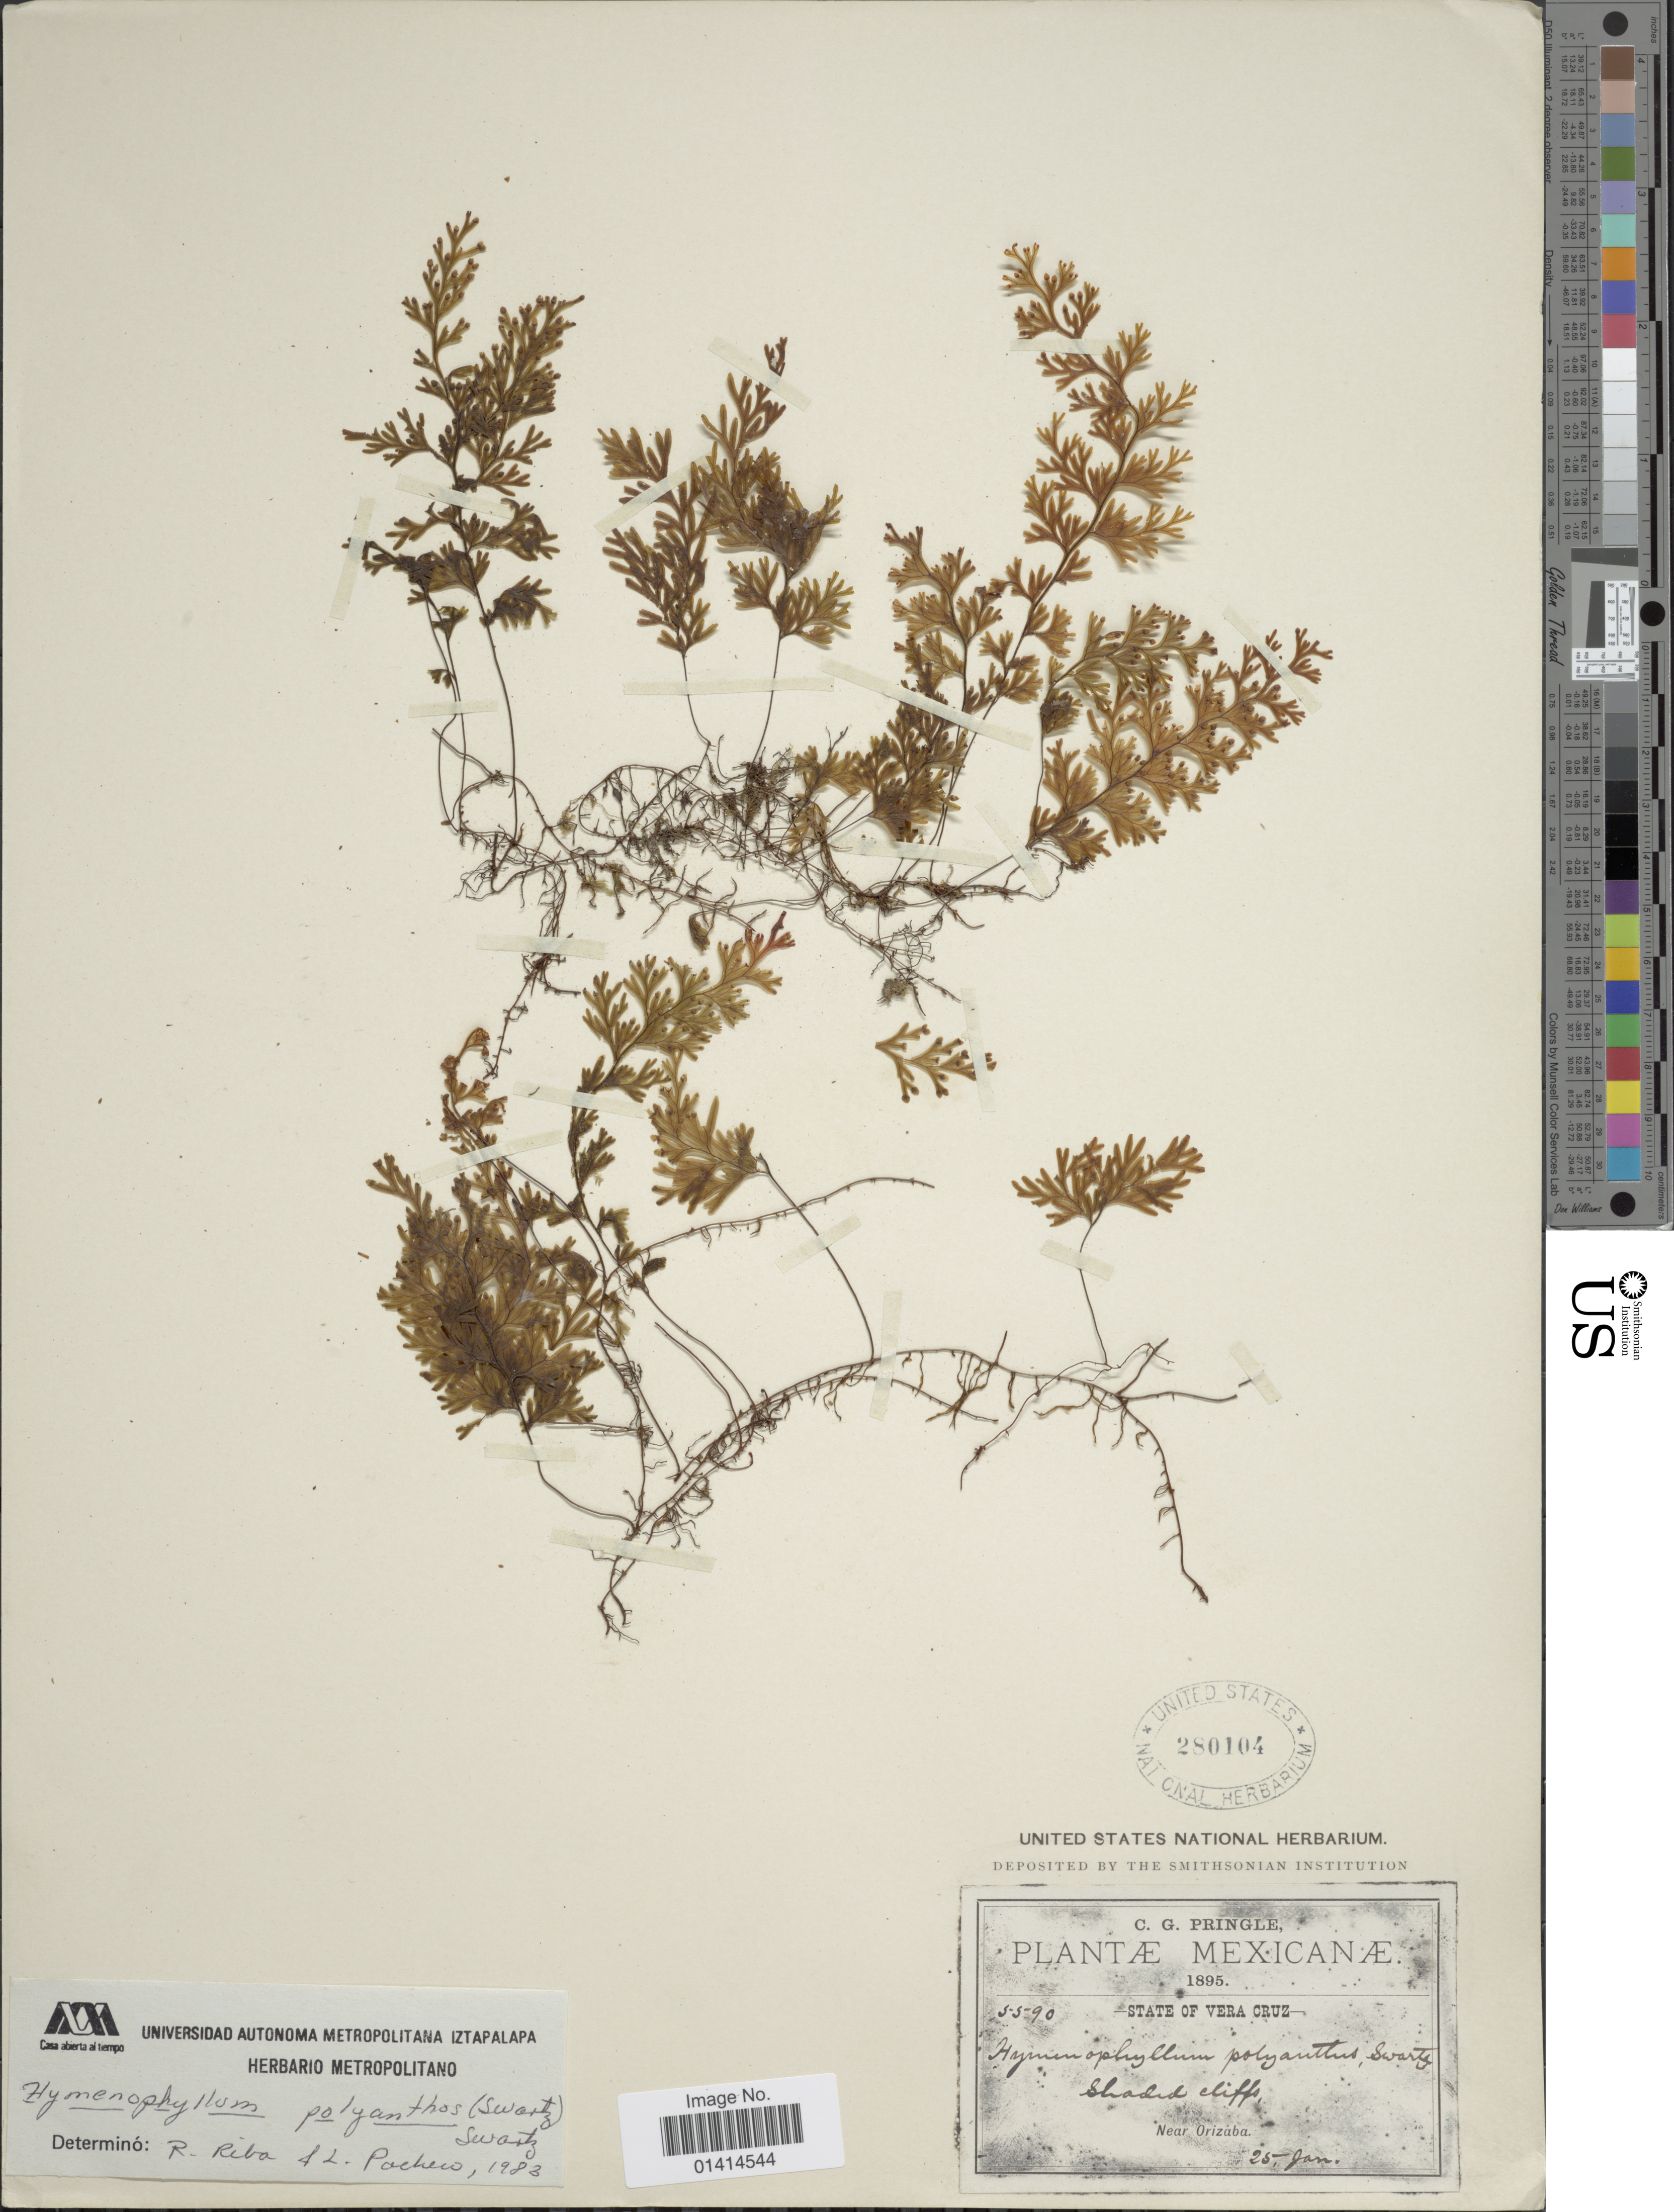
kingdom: Plantae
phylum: Tracheophyta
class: Polypodiopsida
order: Hymenophyllales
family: Hymenophyllaceae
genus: Hymenophyllum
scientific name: Hymenophyllum polyanthos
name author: (Sw.) Sw.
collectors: C. G. Pringle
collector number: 5590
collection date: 1895-01-25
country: Mexico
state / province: Veracruz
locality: Near Orizaba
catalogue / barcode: US 280104